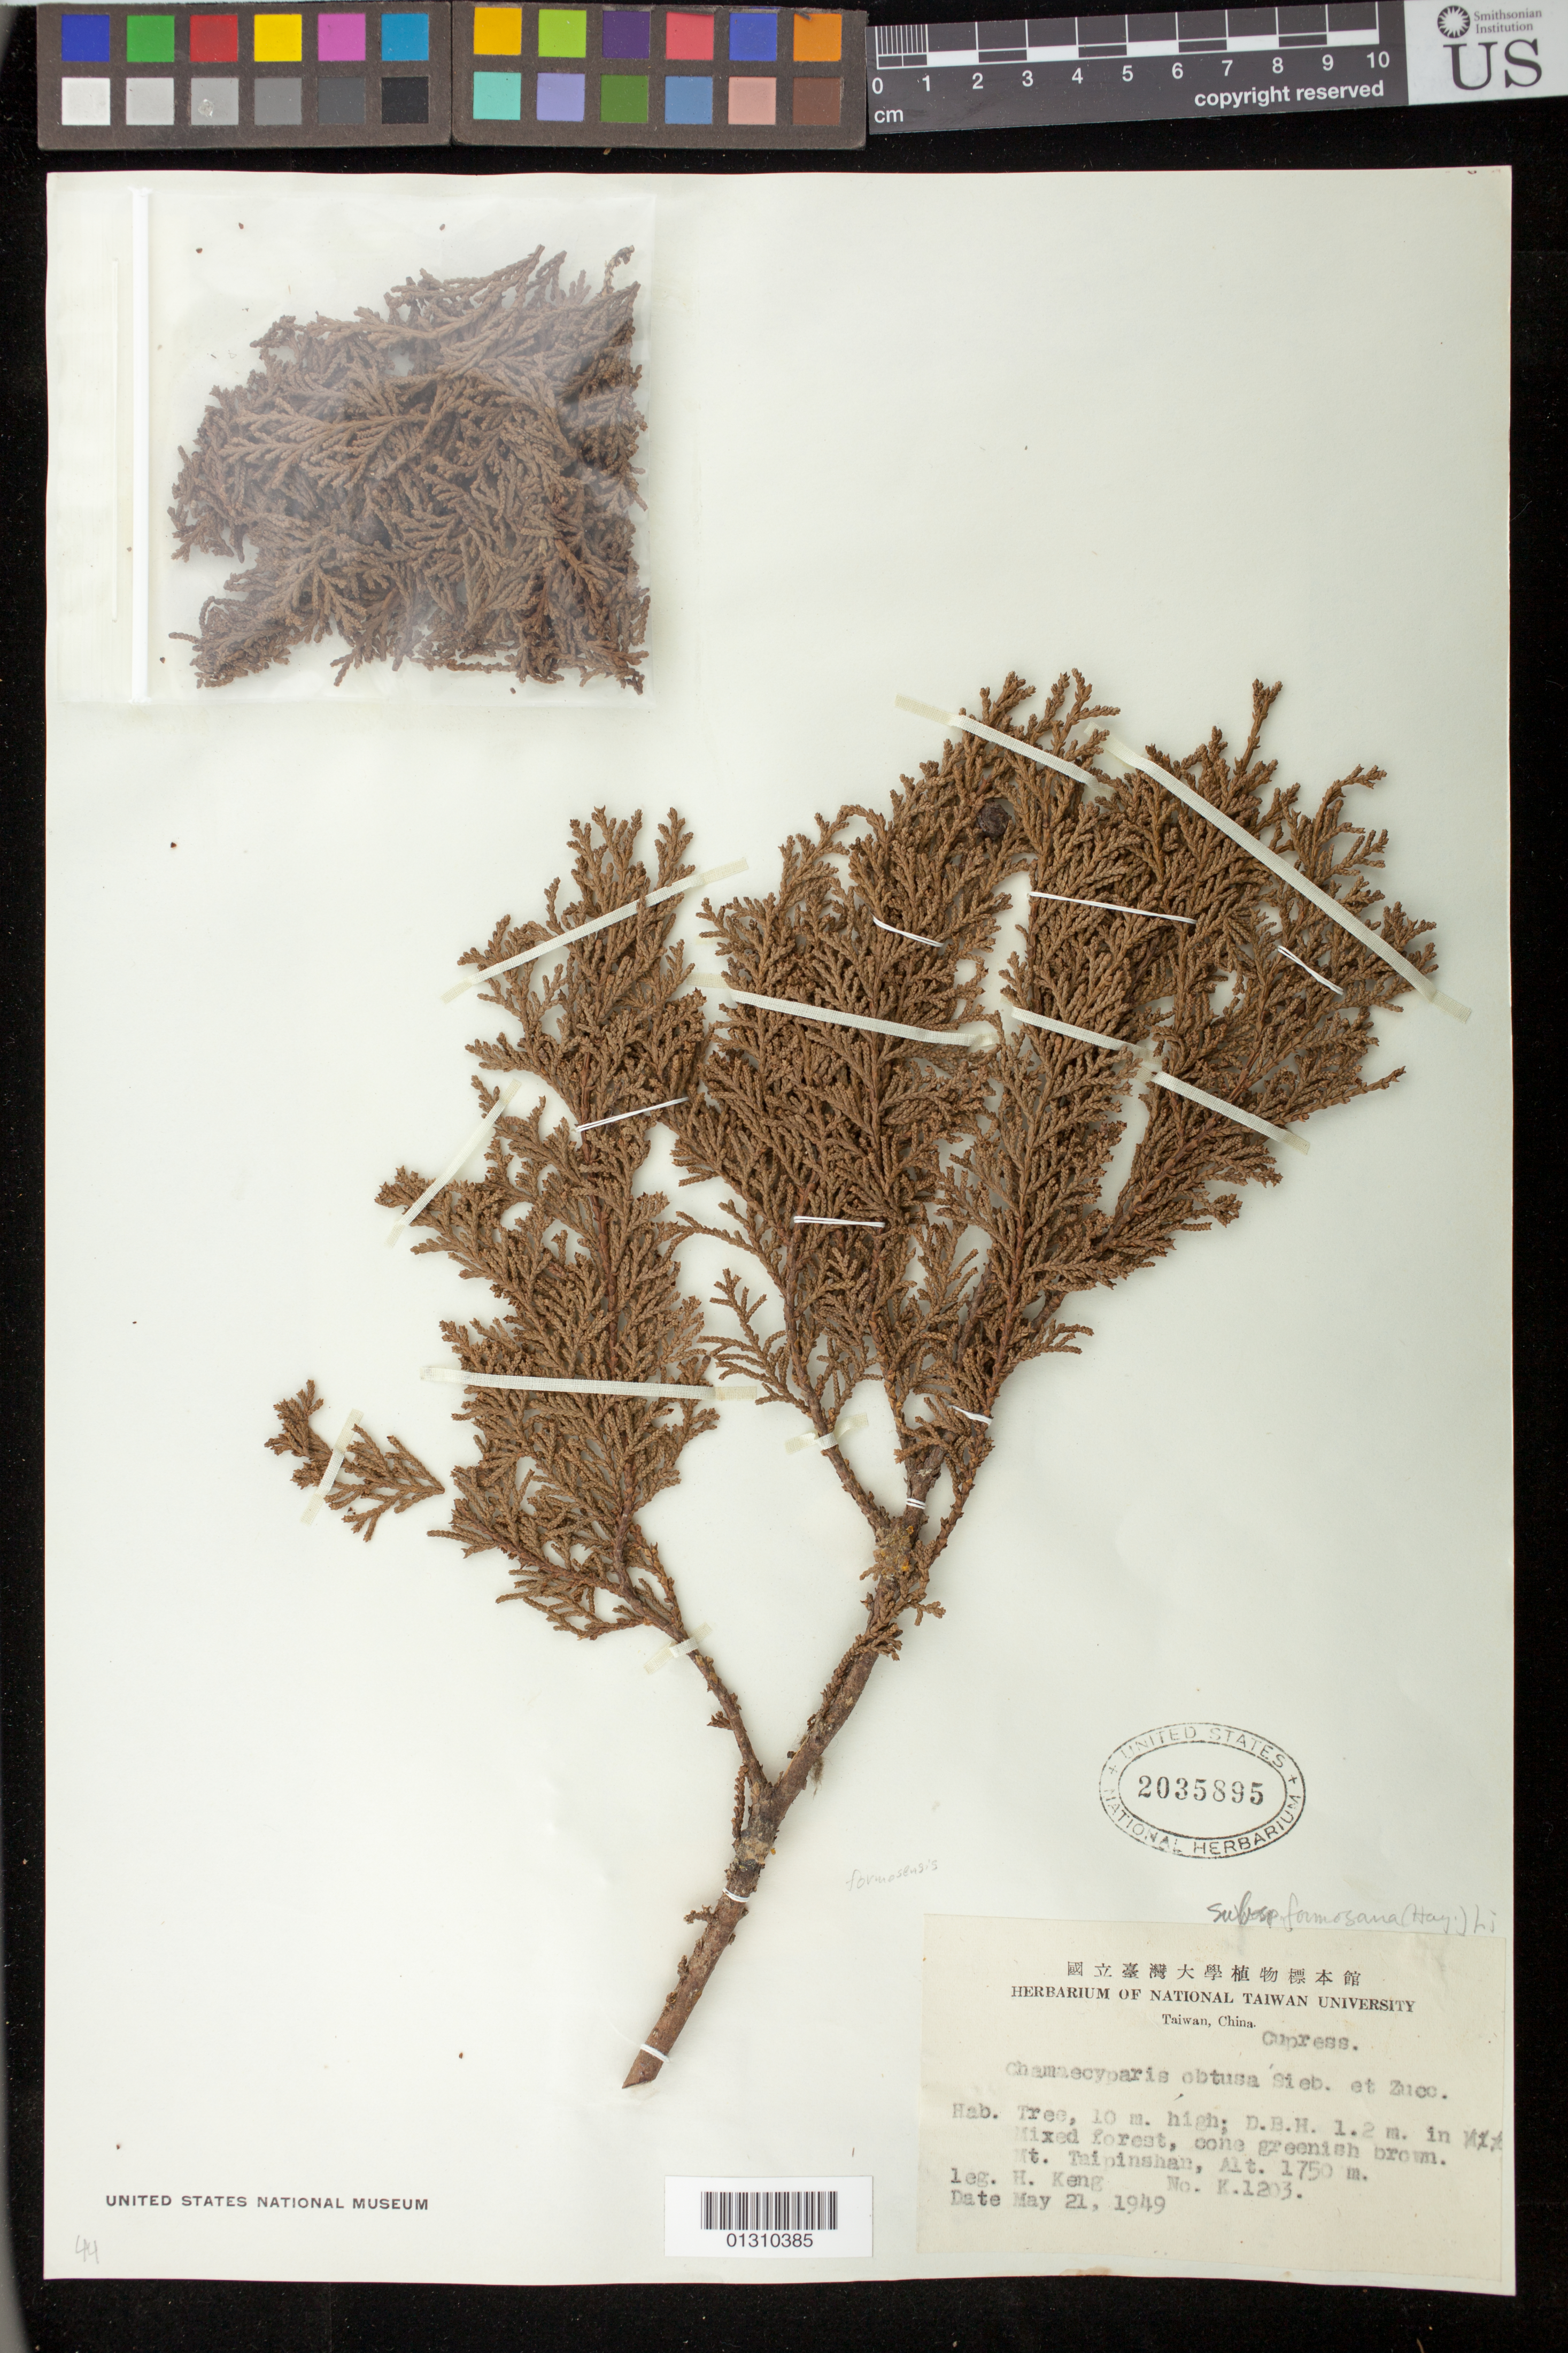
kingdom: Plantae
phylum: Tracheophyta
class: Pinopsida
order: Pinales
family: Cupressaceae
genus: Chamaecyparis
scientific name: Chamaecyparis pisifera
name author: (Siebold & Zucc.) Endl.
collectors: H. Keng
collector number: K.1203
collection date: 1949-05-21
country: Taiwan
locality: Mt. Taipinshan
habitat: Mixed forest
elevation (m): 1750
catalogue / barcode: US 2035895